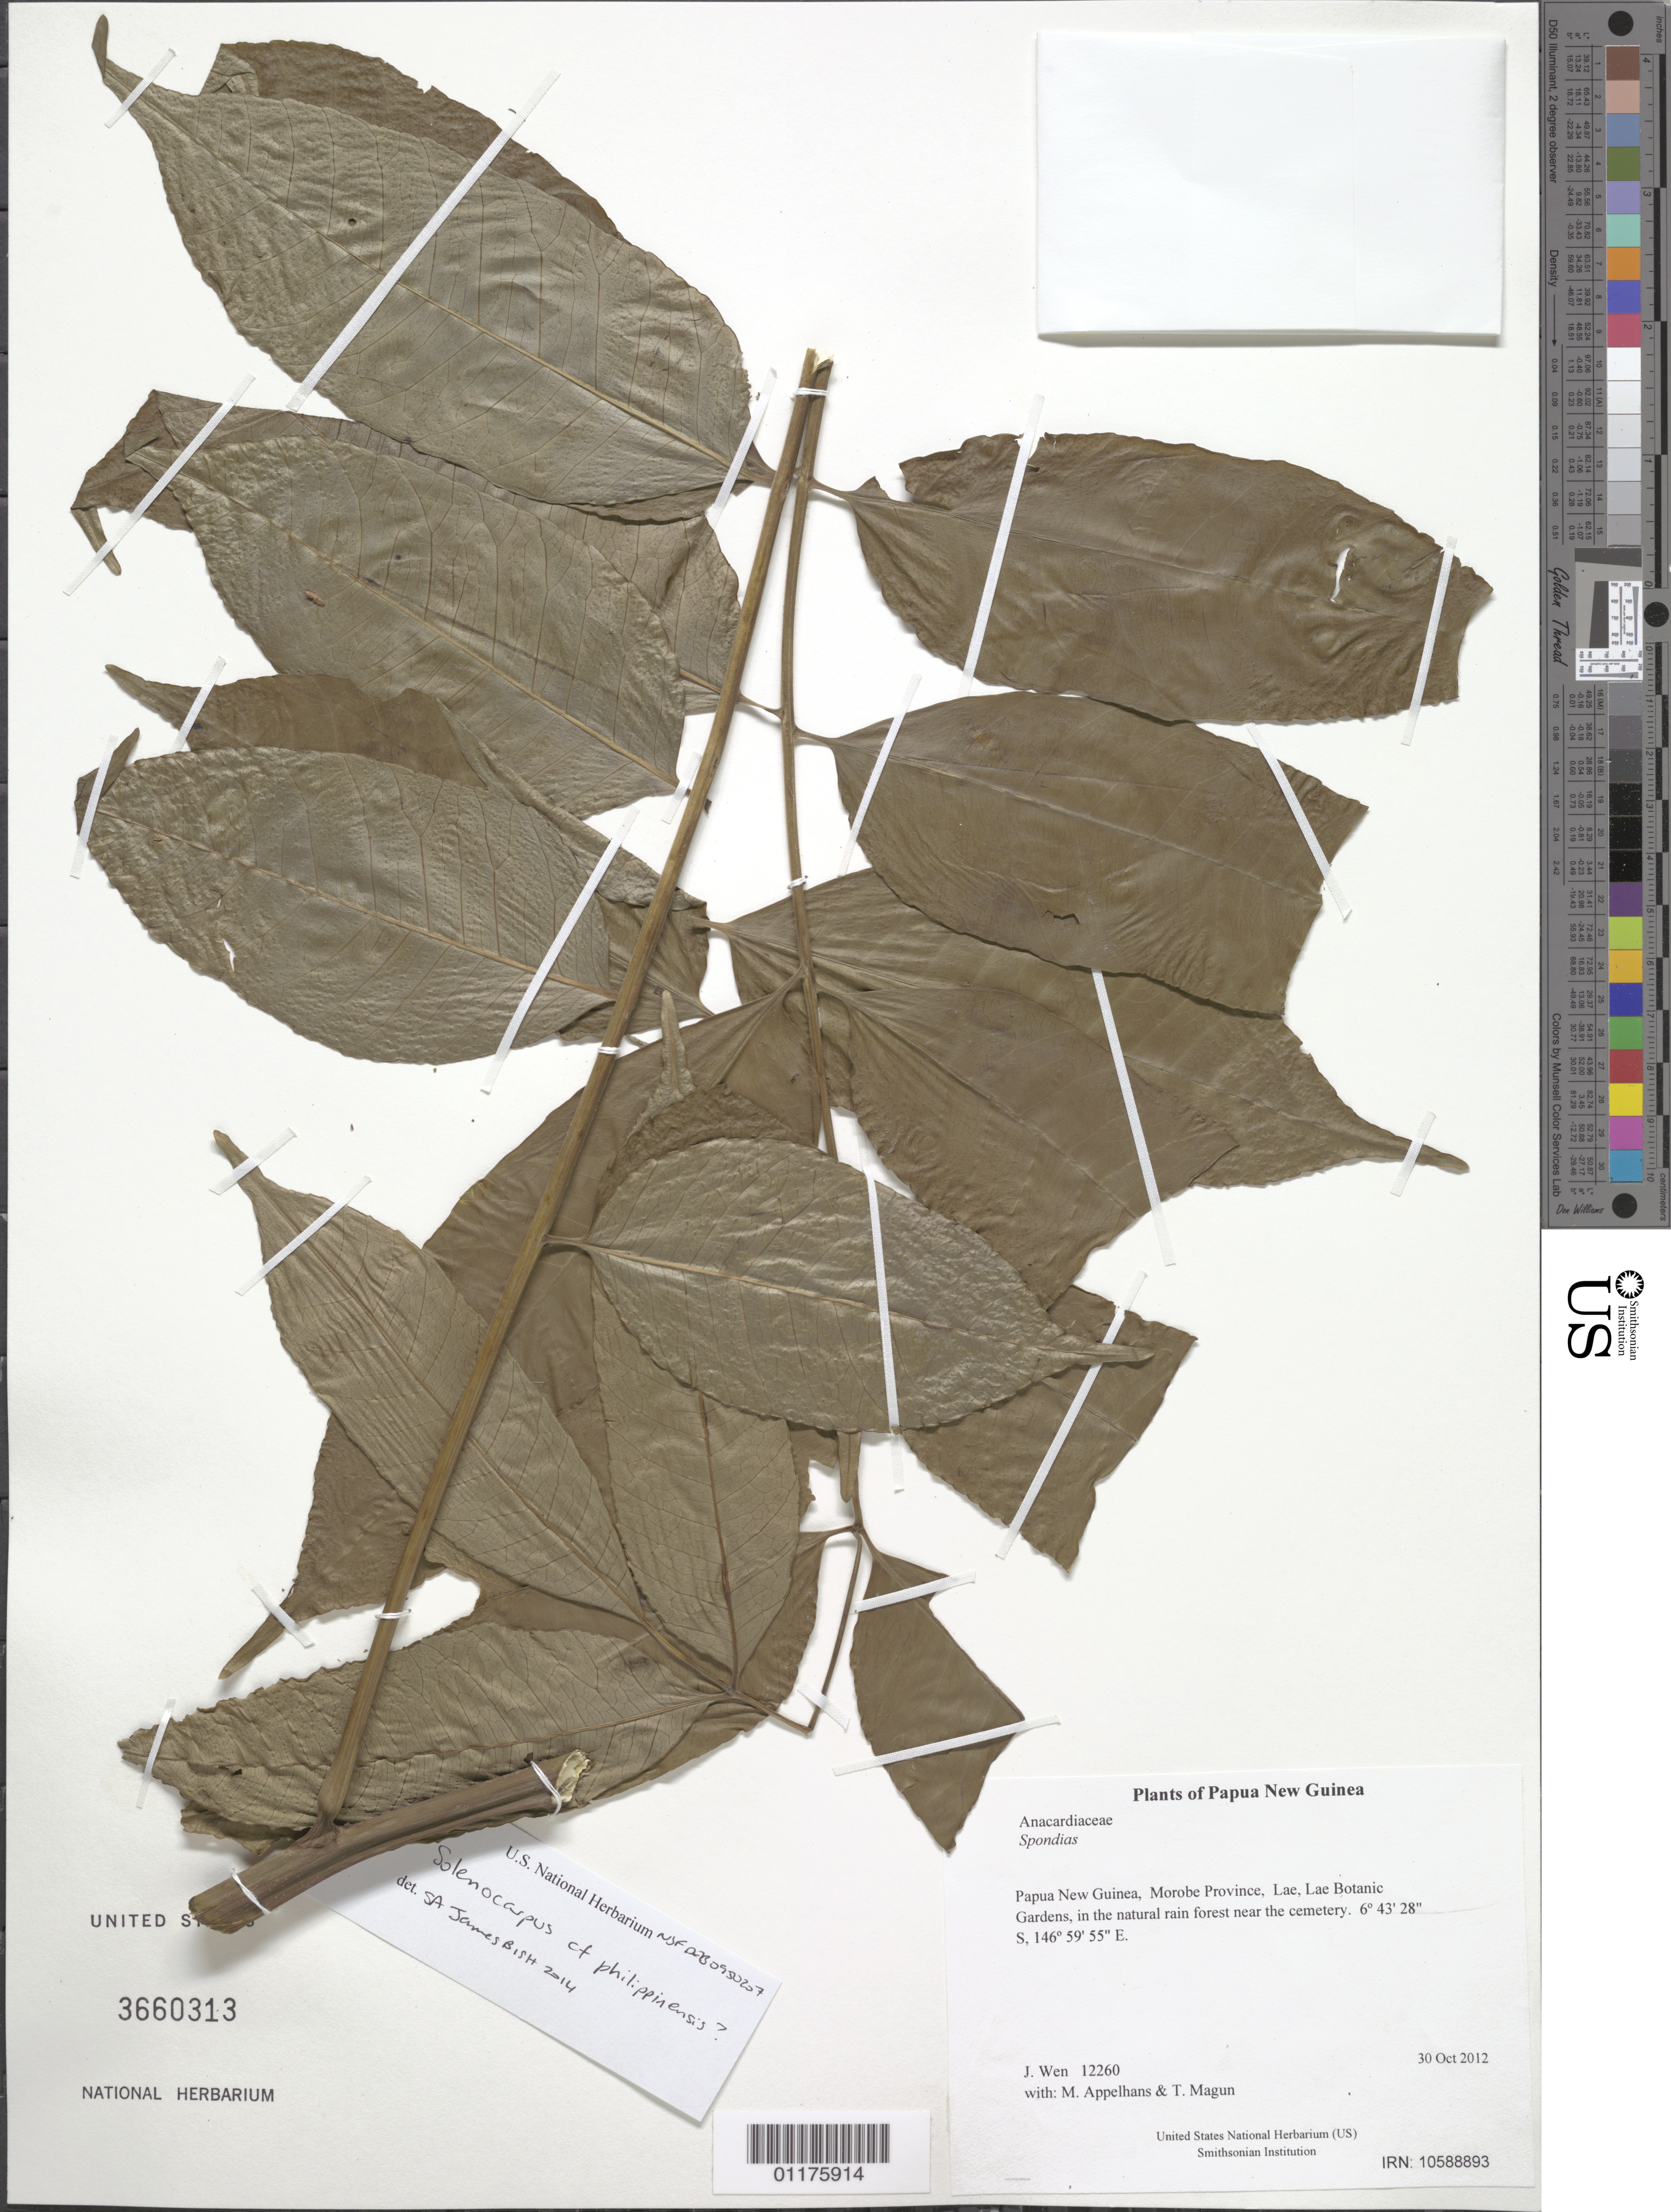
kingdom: Plantae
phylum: Tracheophyta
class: Magnoliopsida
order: Sapindales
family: Anacardiaceae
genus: Solenocarpus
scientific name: Solenocarpus philippinensis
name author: (Elmer) Kosterm.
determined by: James, Shelley A.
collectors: M. Appelhans & T. Magun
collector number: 12260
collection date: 2012-10-30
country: Papua New Guinea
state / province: Morobe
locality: Lae, Lae Botanic Gardens, in the natural rain forest near the cemetery.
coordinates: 06 43.481 S, 146 59.923 E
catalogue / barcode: US 3660313